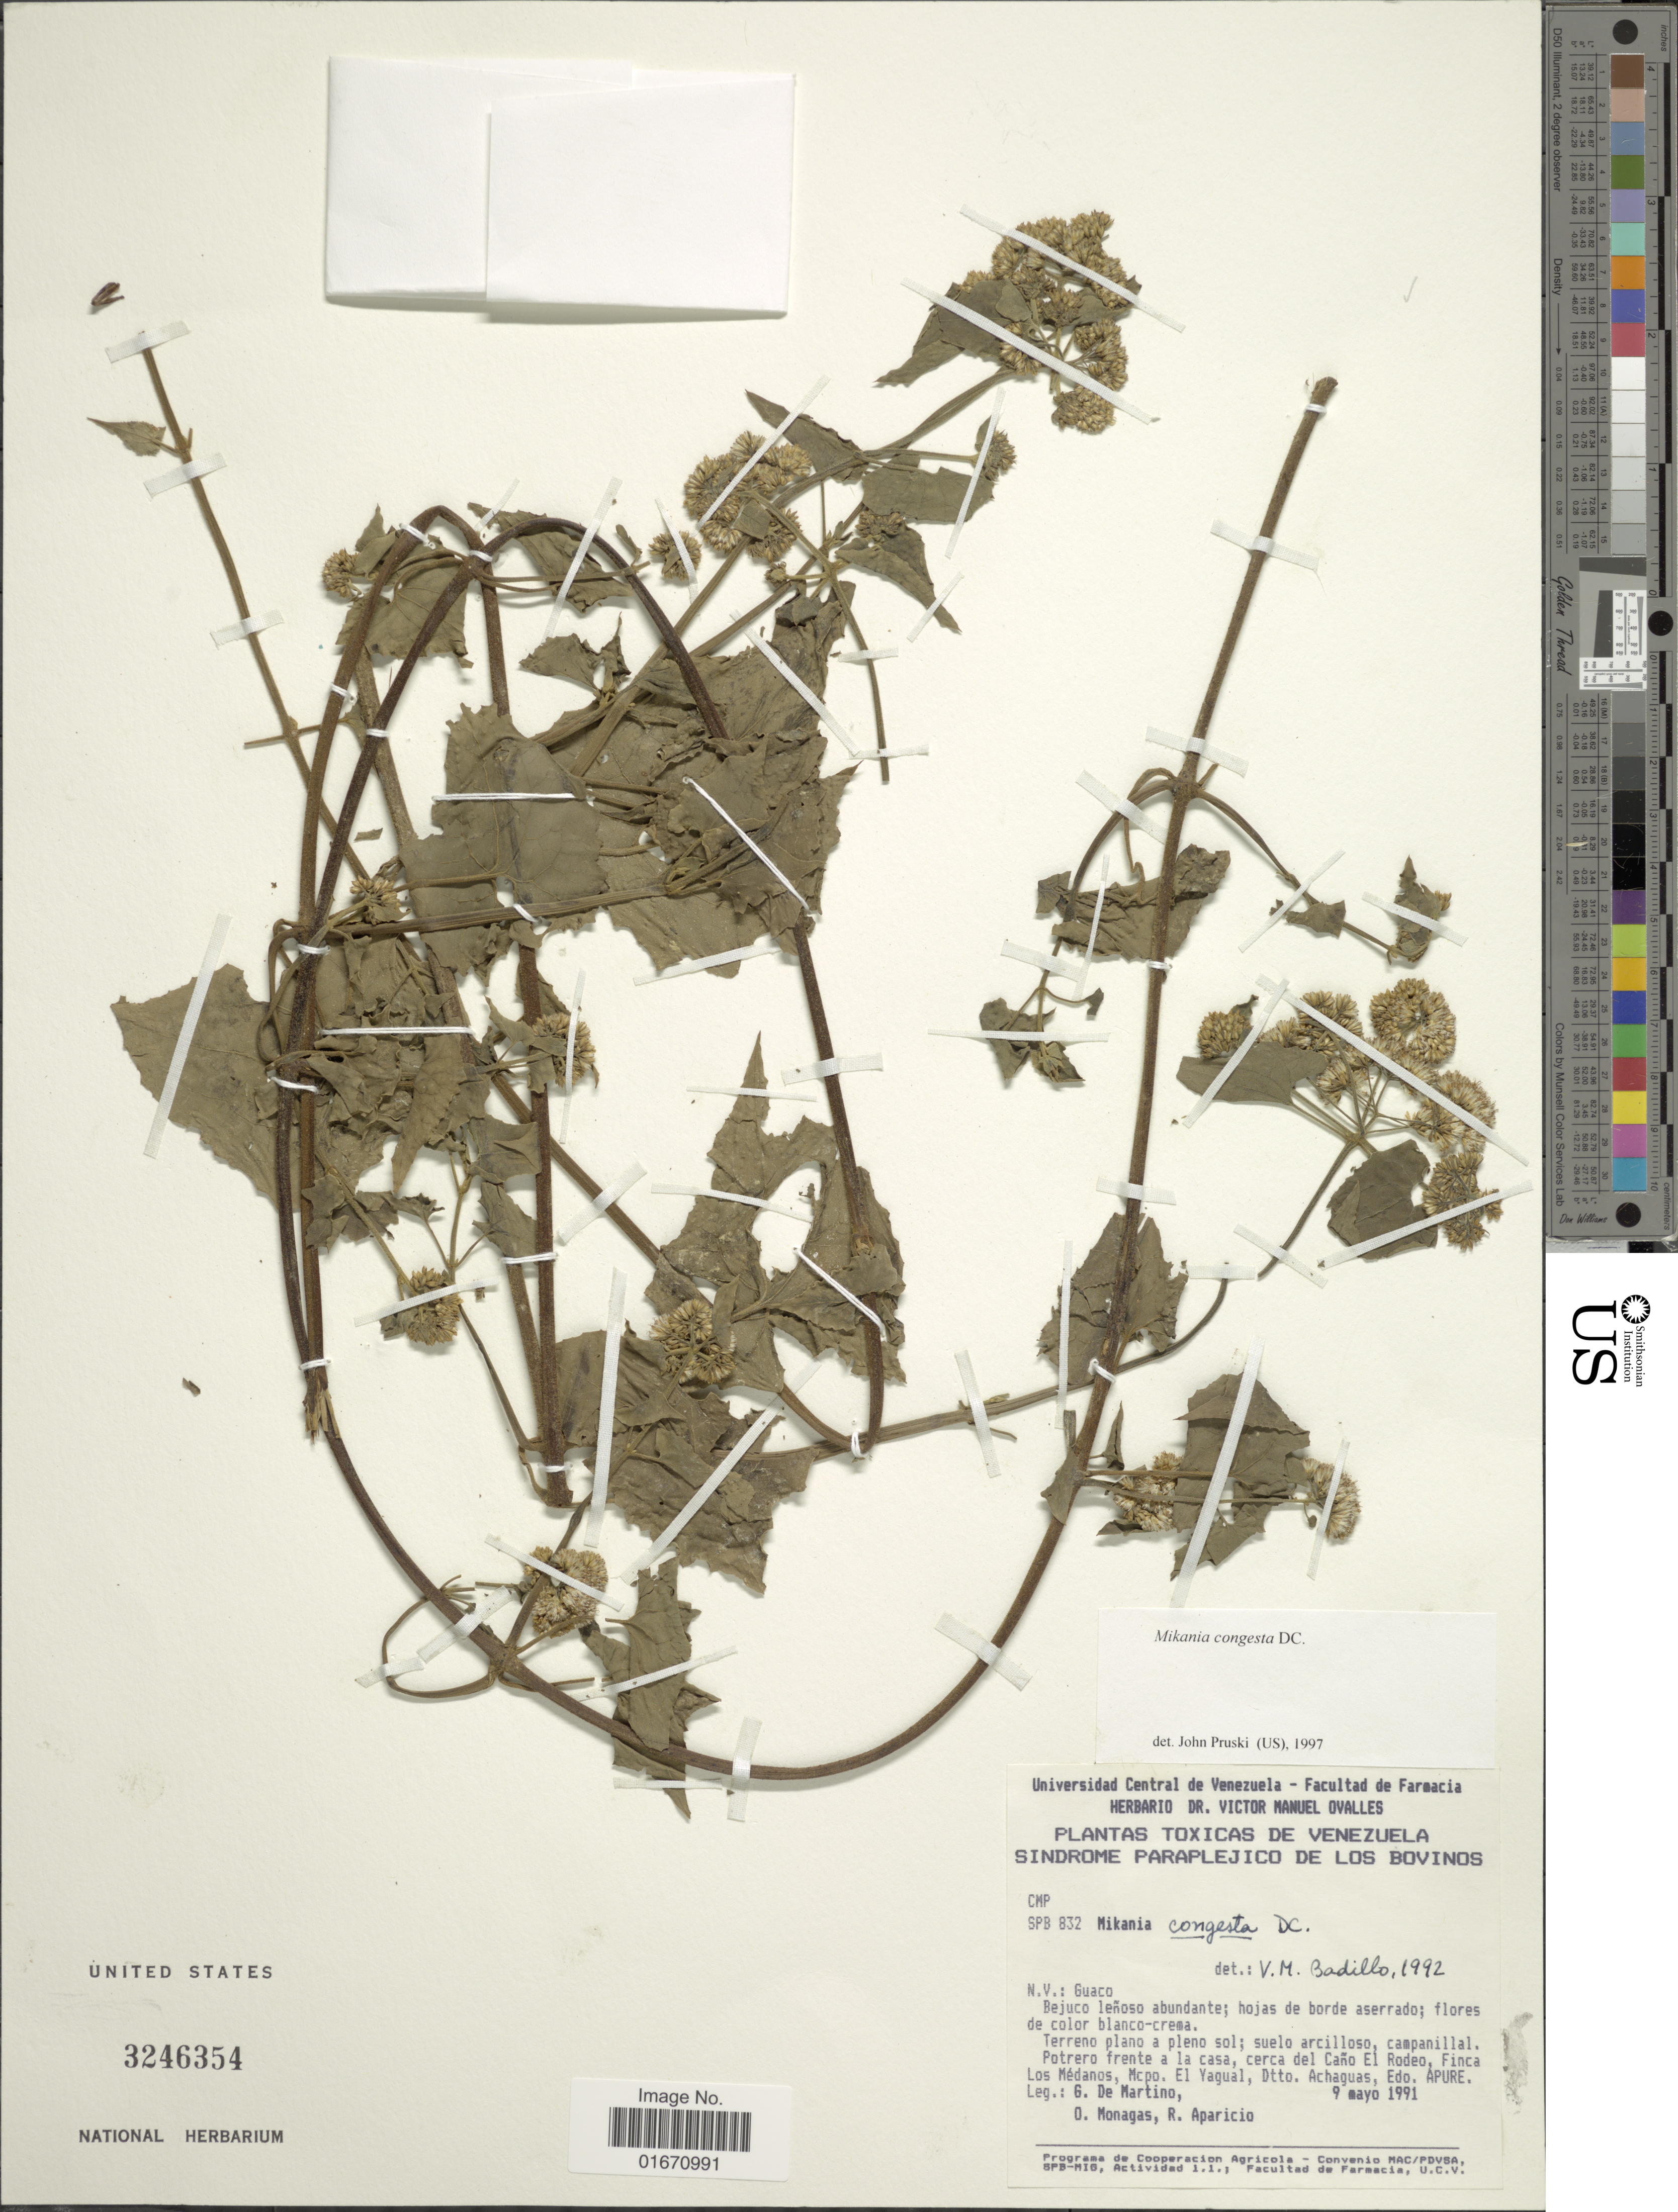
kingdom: Plantae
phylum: Tracheophyta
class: Magnoliopsida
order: Asterales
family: Asteraceae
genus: Mikania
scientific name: Mikania congesta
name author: DC.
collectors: G. De Martino, O. Monagas & R. Aparicio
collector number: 832?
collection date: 1991-05-09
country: Venezuela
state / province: Apure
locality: Potrero frente a la casa, cerca del Cano El Rodeo, Finca Los Medanos, Mcpo. El Yagual, Dtto. Achaguas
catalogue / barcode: US 3246354